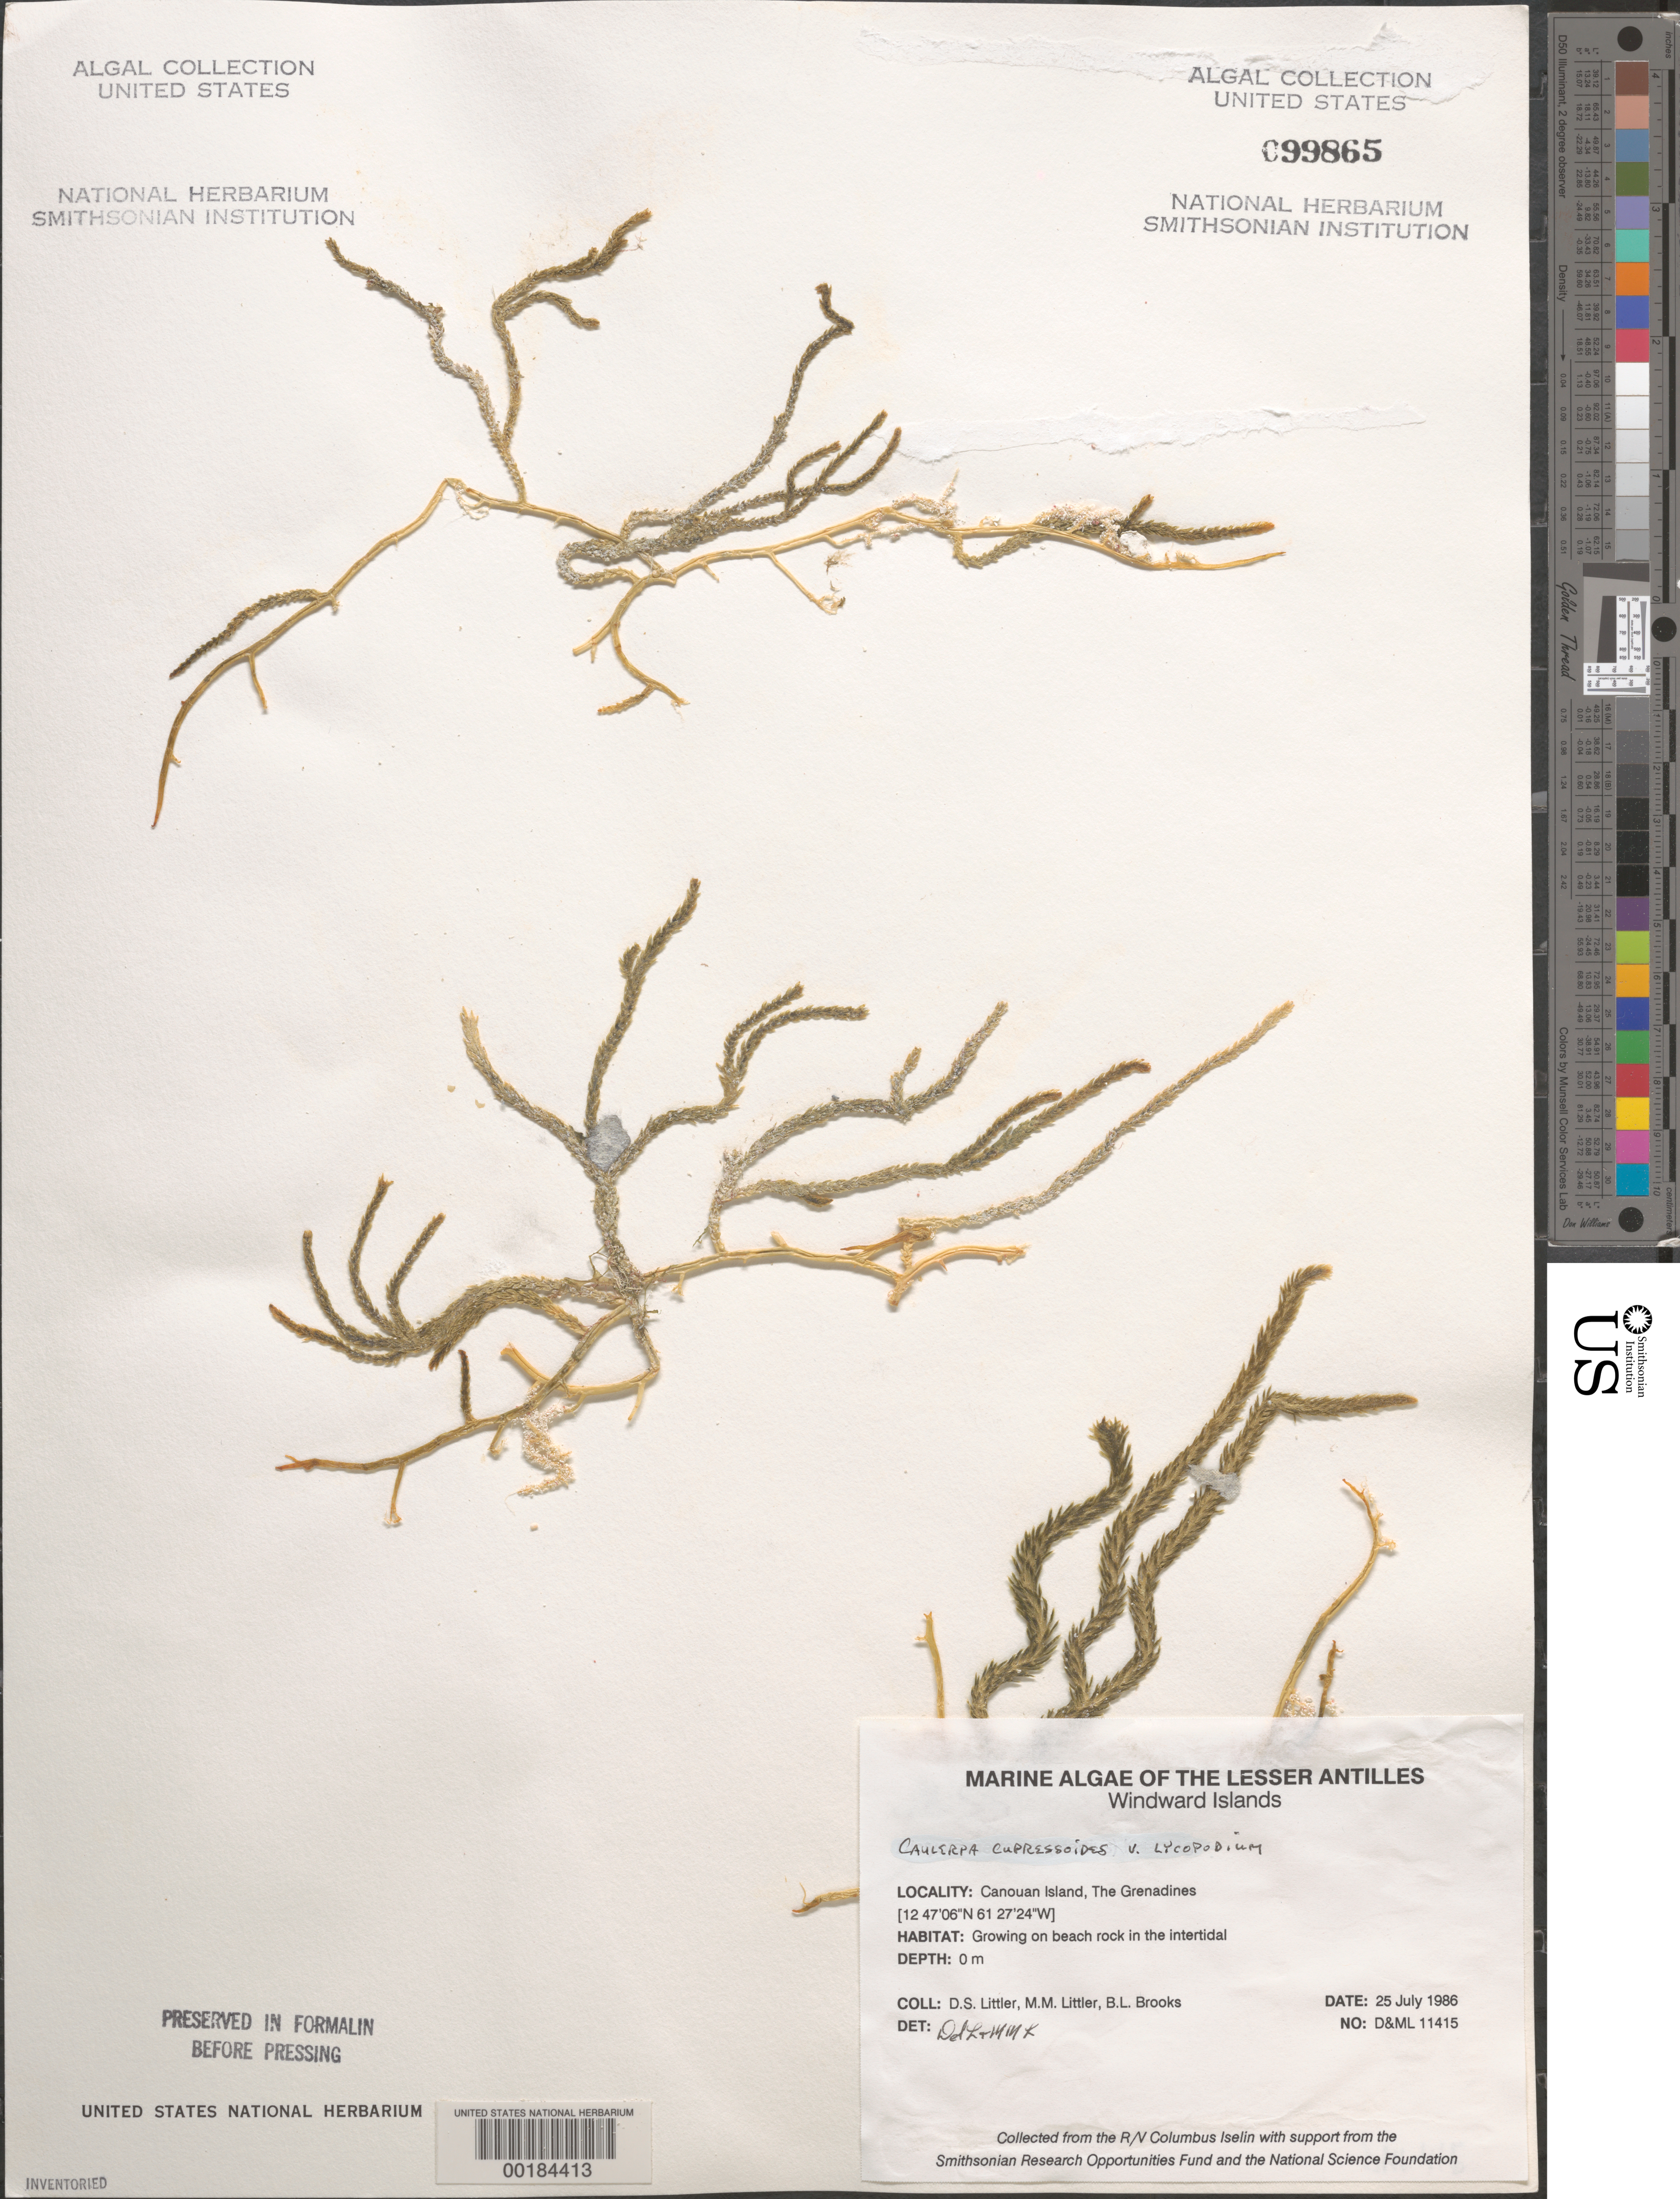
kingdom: Plantae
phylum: Chlorophyta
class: Ulvophyceae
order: Bryopsidales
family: Caulerpaceae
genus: Caulerpa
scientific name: Caulerpa cupressoides var. lycopodium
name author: Weber Bosse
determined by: Littler, D. S.; Littler, M. M.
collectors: D. S. Littler, M. M. Littler & B. Brooks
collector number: D&ML 11415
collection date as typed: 25 Jul 1986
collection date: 1986-07-25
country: St. Vincent - Grenadines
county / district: Grenadines Parish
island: Canouan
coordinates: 12 47' 06" N, 61 27' 24" W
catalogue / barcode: US 99865